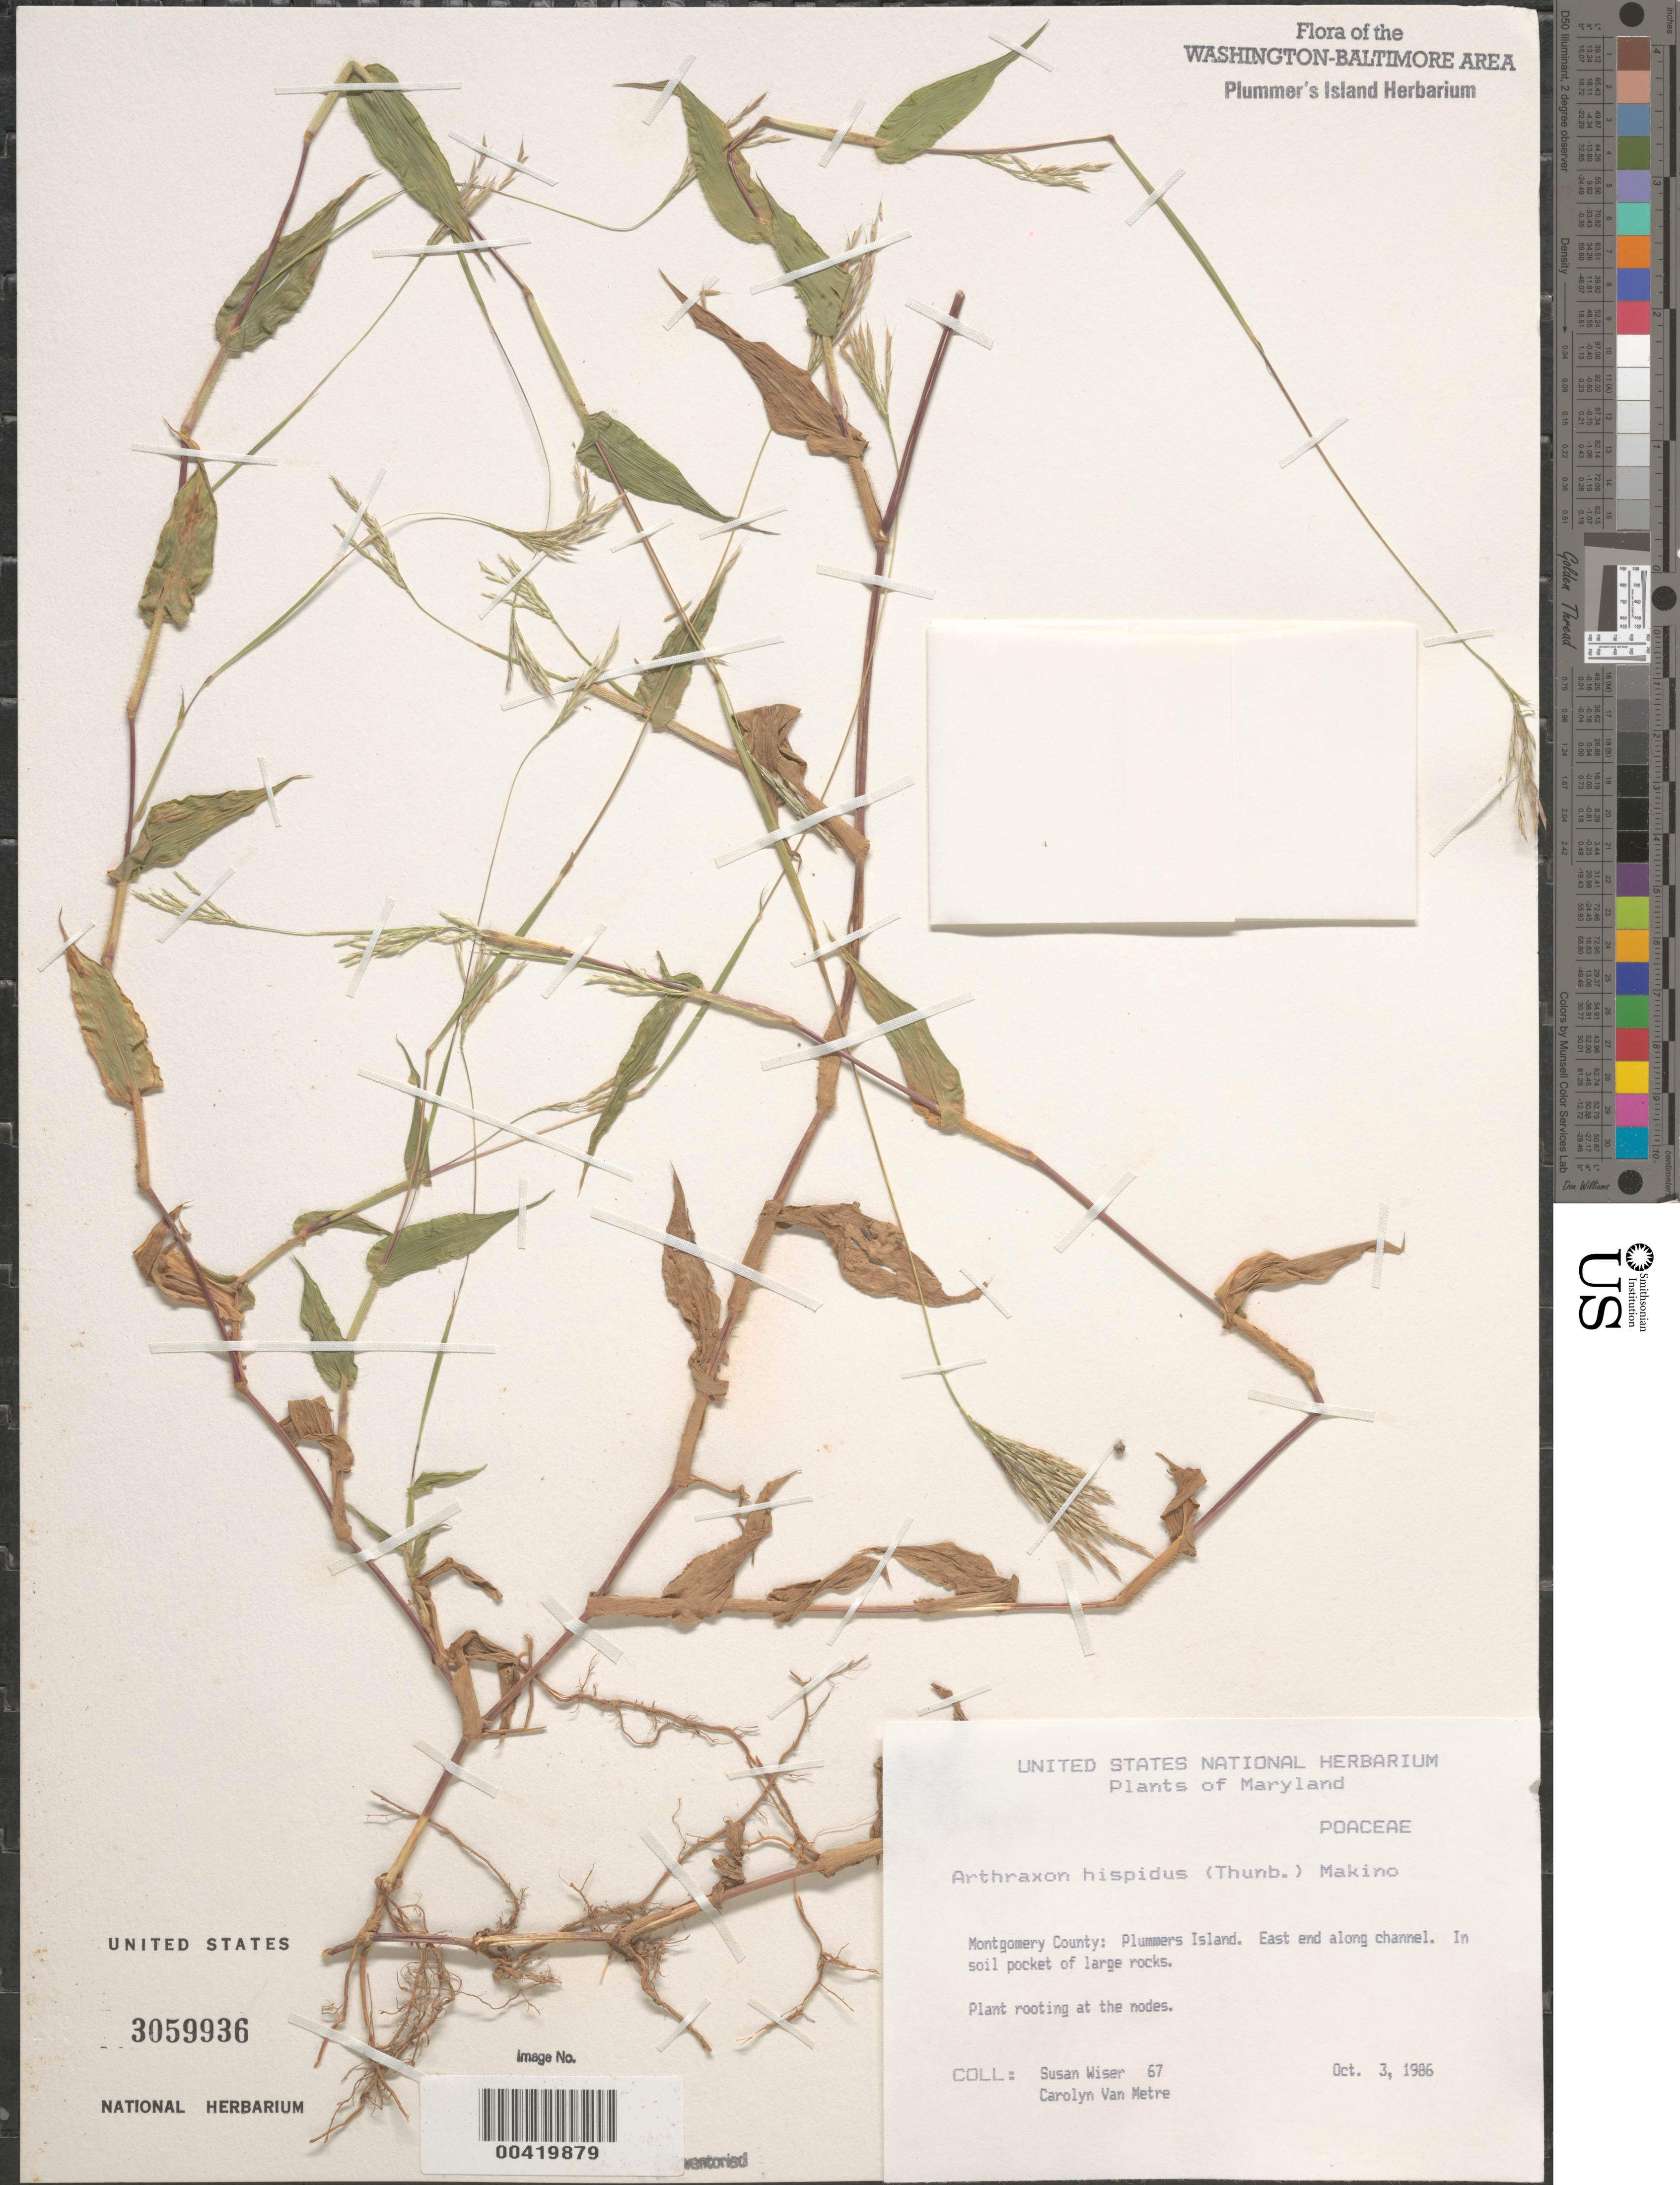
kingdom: Plantae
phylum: Tracheophyta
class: Liliopsida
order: Poales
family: Poaceae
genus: Arthraxon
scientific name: Arthraxon hispidus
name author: (Thunb.) Makino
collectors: S. Wiser & C. Van metre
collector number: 67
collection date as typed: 03 Oct 1986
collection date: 1986-10-03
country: United States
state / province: Maryland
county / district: Montgomery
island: Plummers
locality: Plummer's Island; east end along Channel. C. & O. Canal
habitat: In soil pocket of large rocks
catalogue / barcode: US 3059936